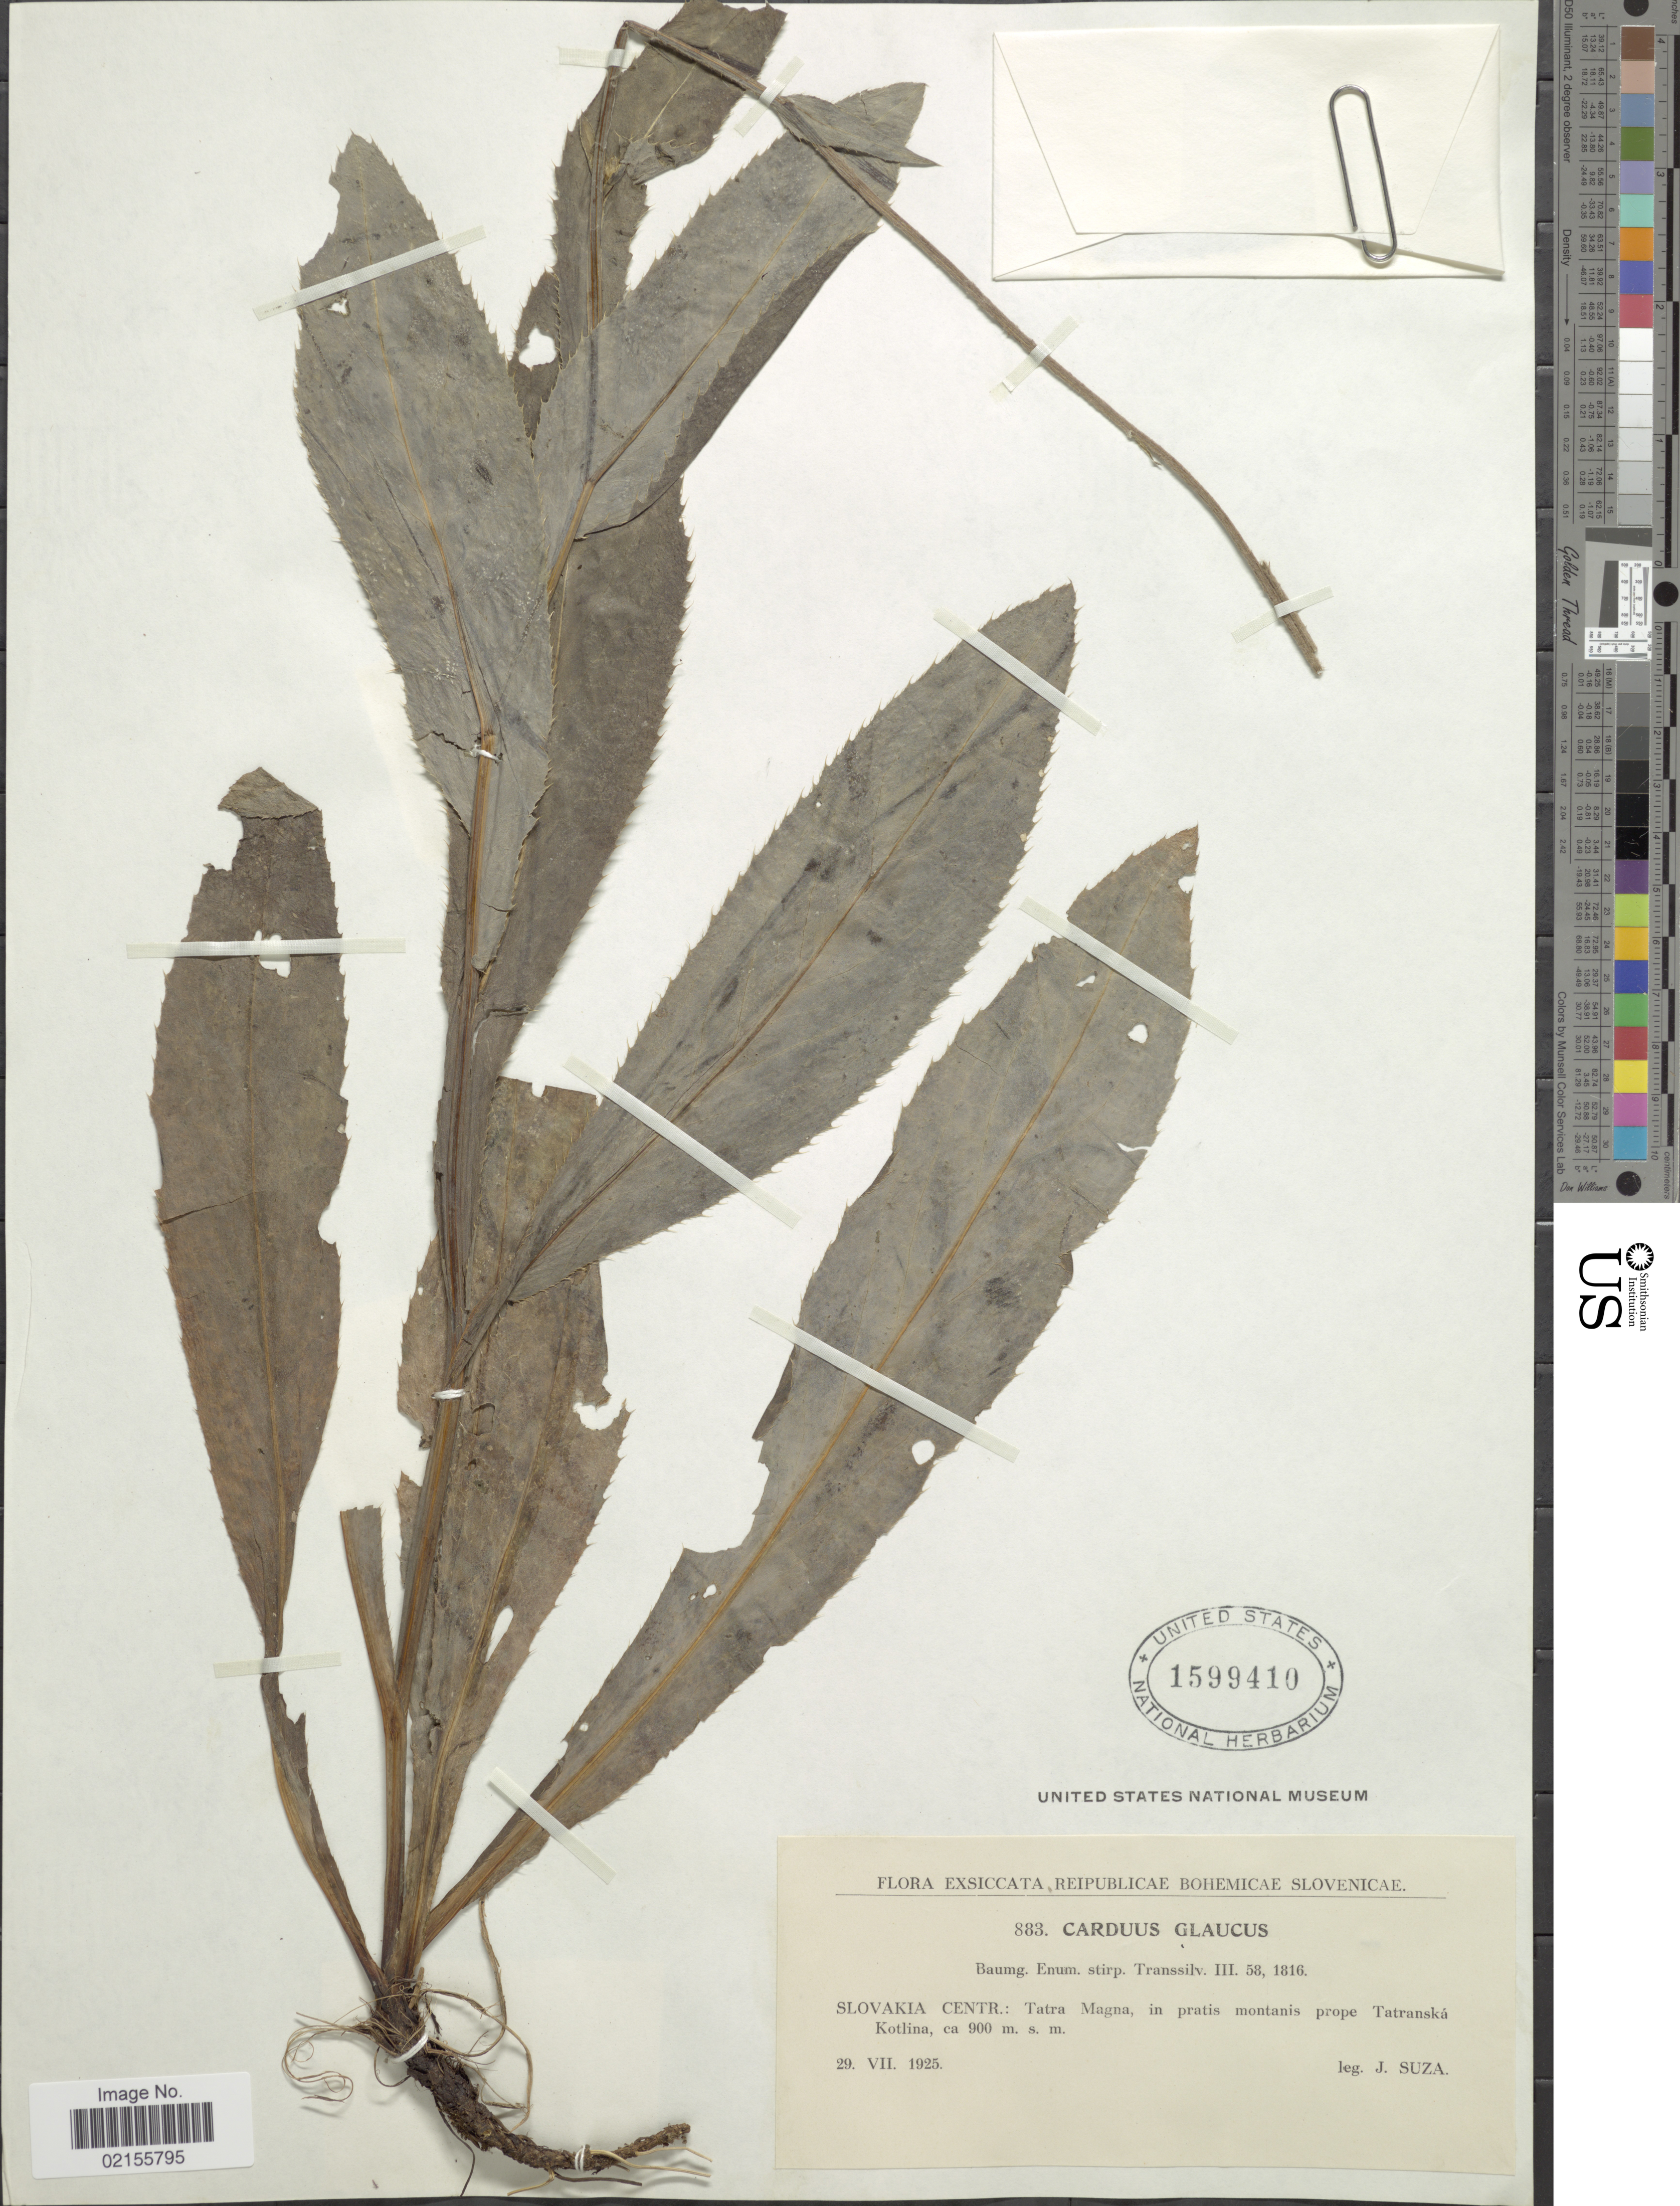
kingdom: Plantae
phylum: Tracheophyta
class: Magnoliopsida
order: Asterales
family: Asteraceae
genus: Carduus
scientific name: Carduus defloratus subsp. glaucus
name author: (Baumg.) Nyman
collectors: J. Suza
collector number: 883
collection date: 1925-07-29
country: Czechia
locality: Reipublicae Bohemicae Slovenicae, Slovakia Centr: Tatra Magna, in pratis montanis prope Tatranská Kotlina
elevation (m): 900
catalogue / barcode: US 1599410